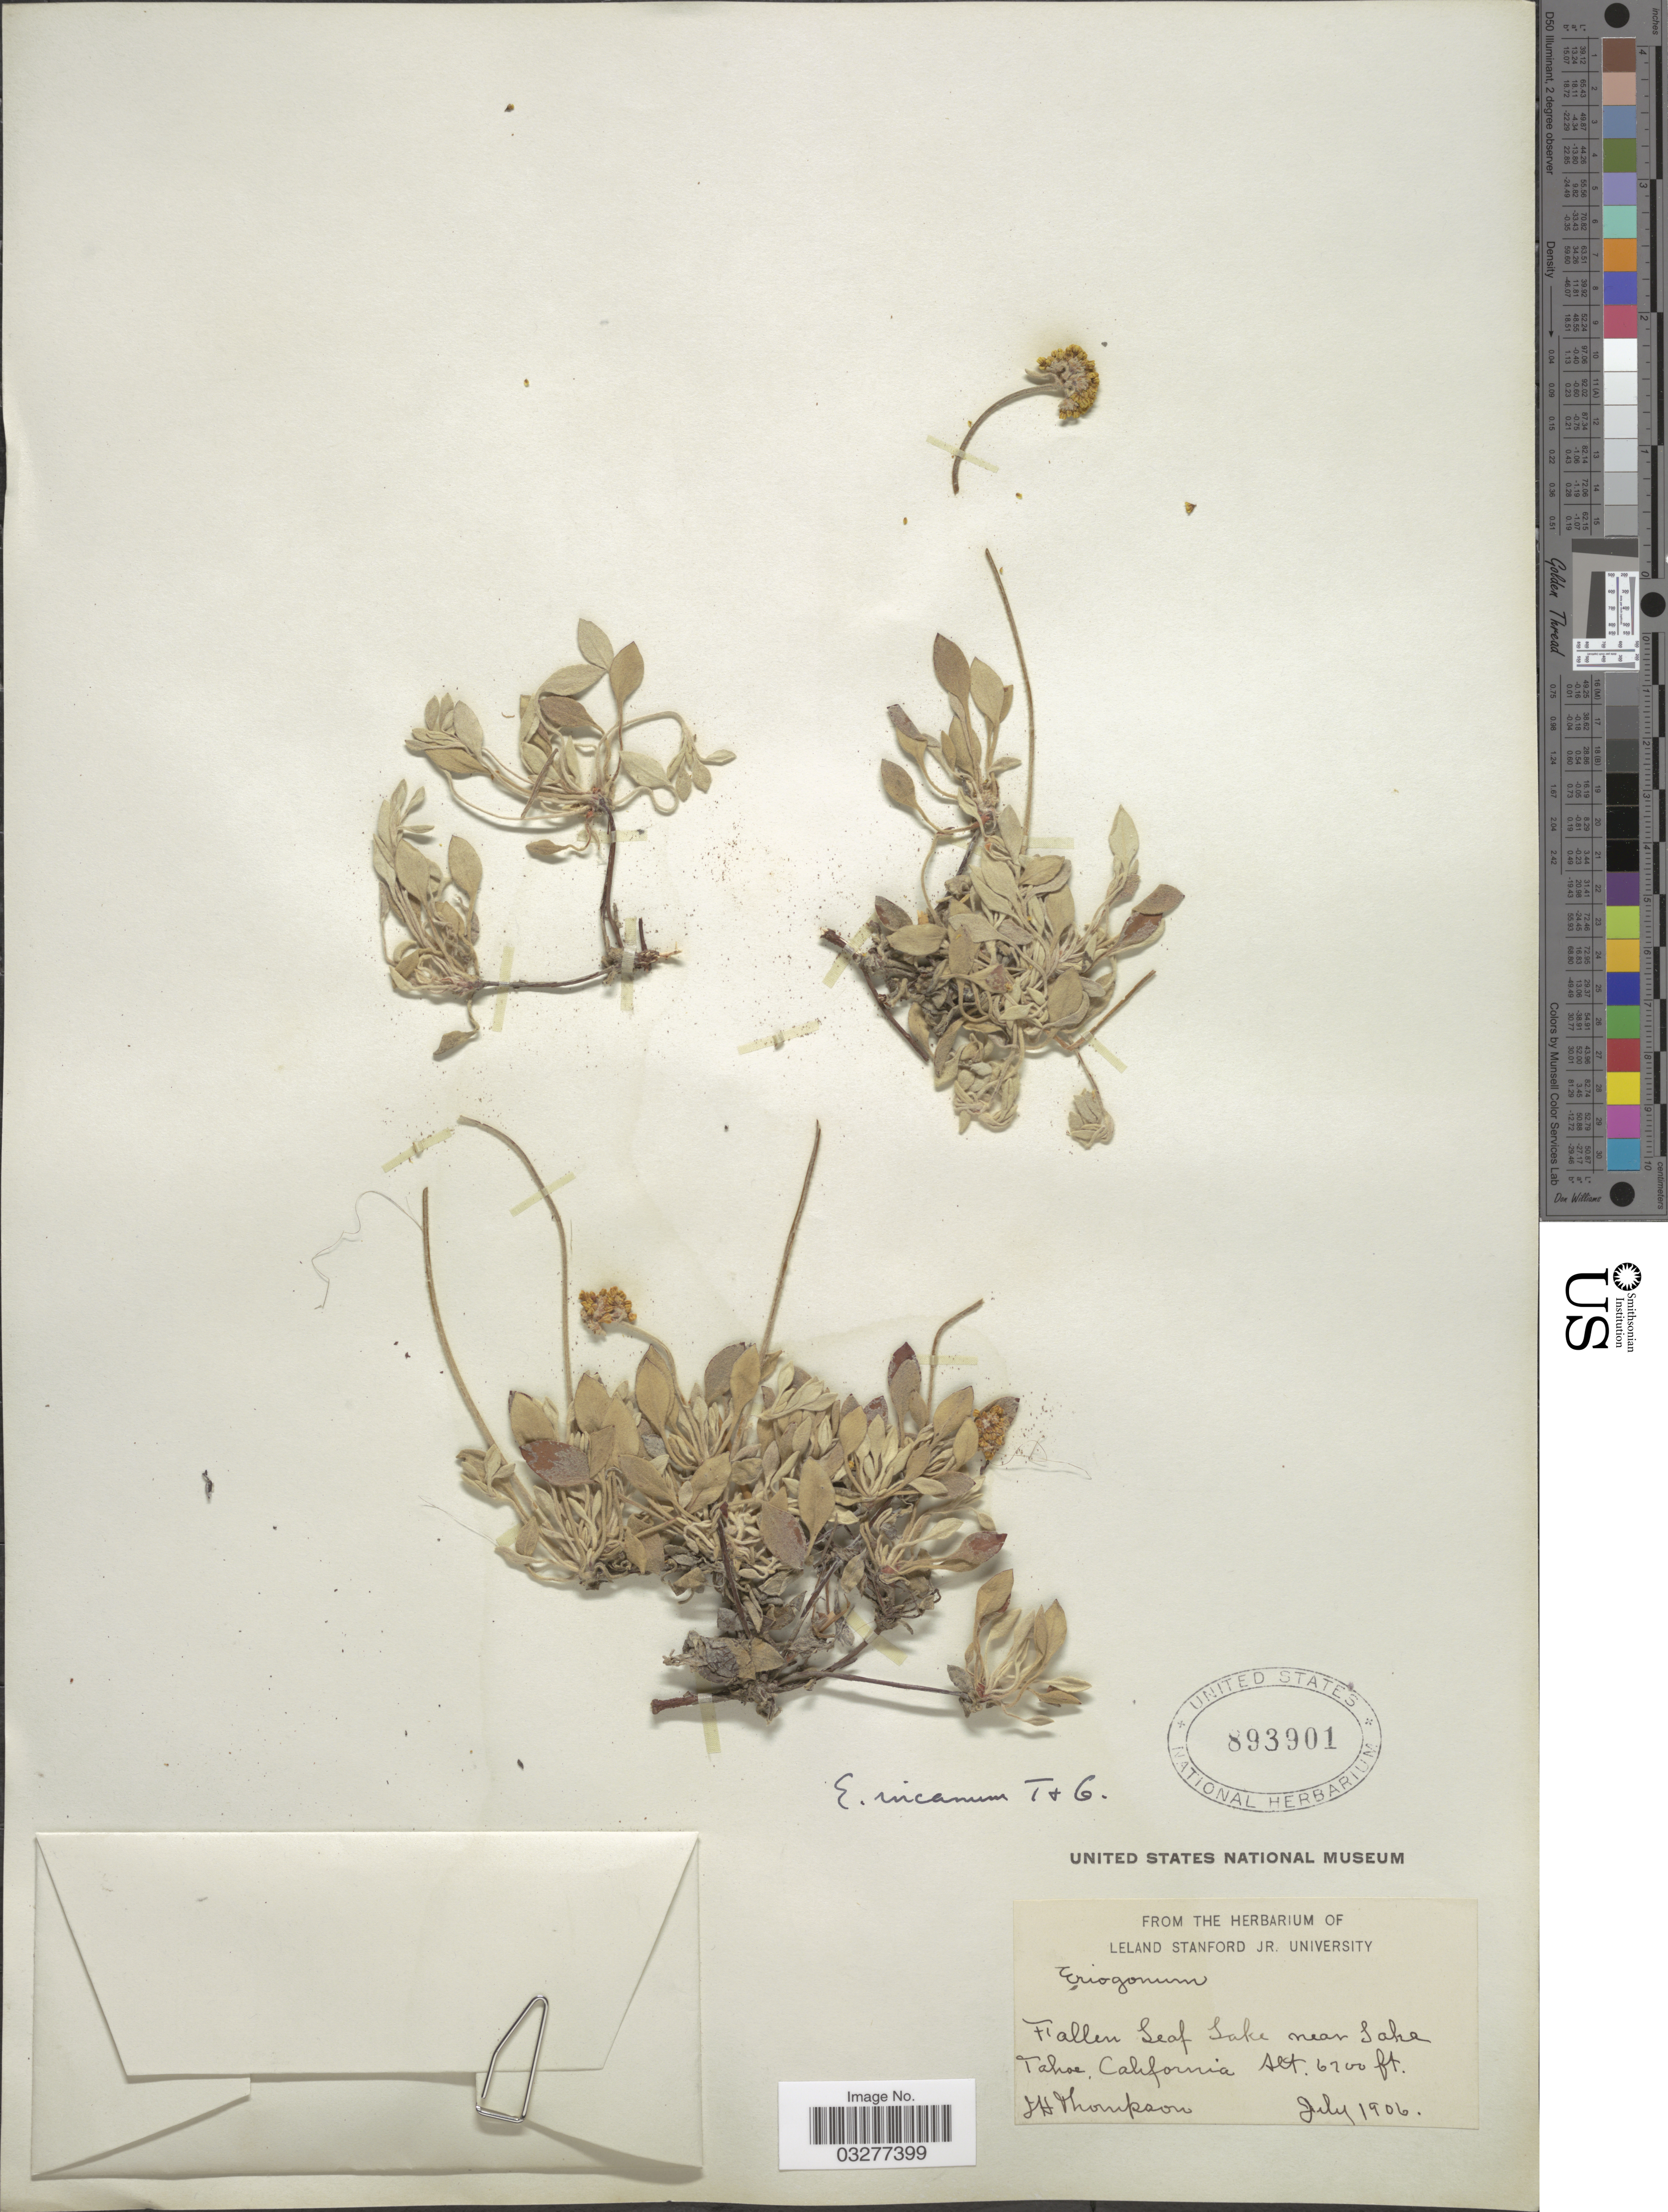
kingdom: Plantae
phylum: Tracheophyta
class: Magnoliopsida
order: Caryophyllales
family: Polygonaceae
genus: Eriogonum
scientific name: Eriogonum incanum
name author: Torr. & A. Gray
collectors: J. Thompson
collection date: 1906-07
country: United States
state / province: California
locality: Fallen Leaf Lake near Lake Tahoe.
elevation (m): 2042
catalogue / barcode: US 893901